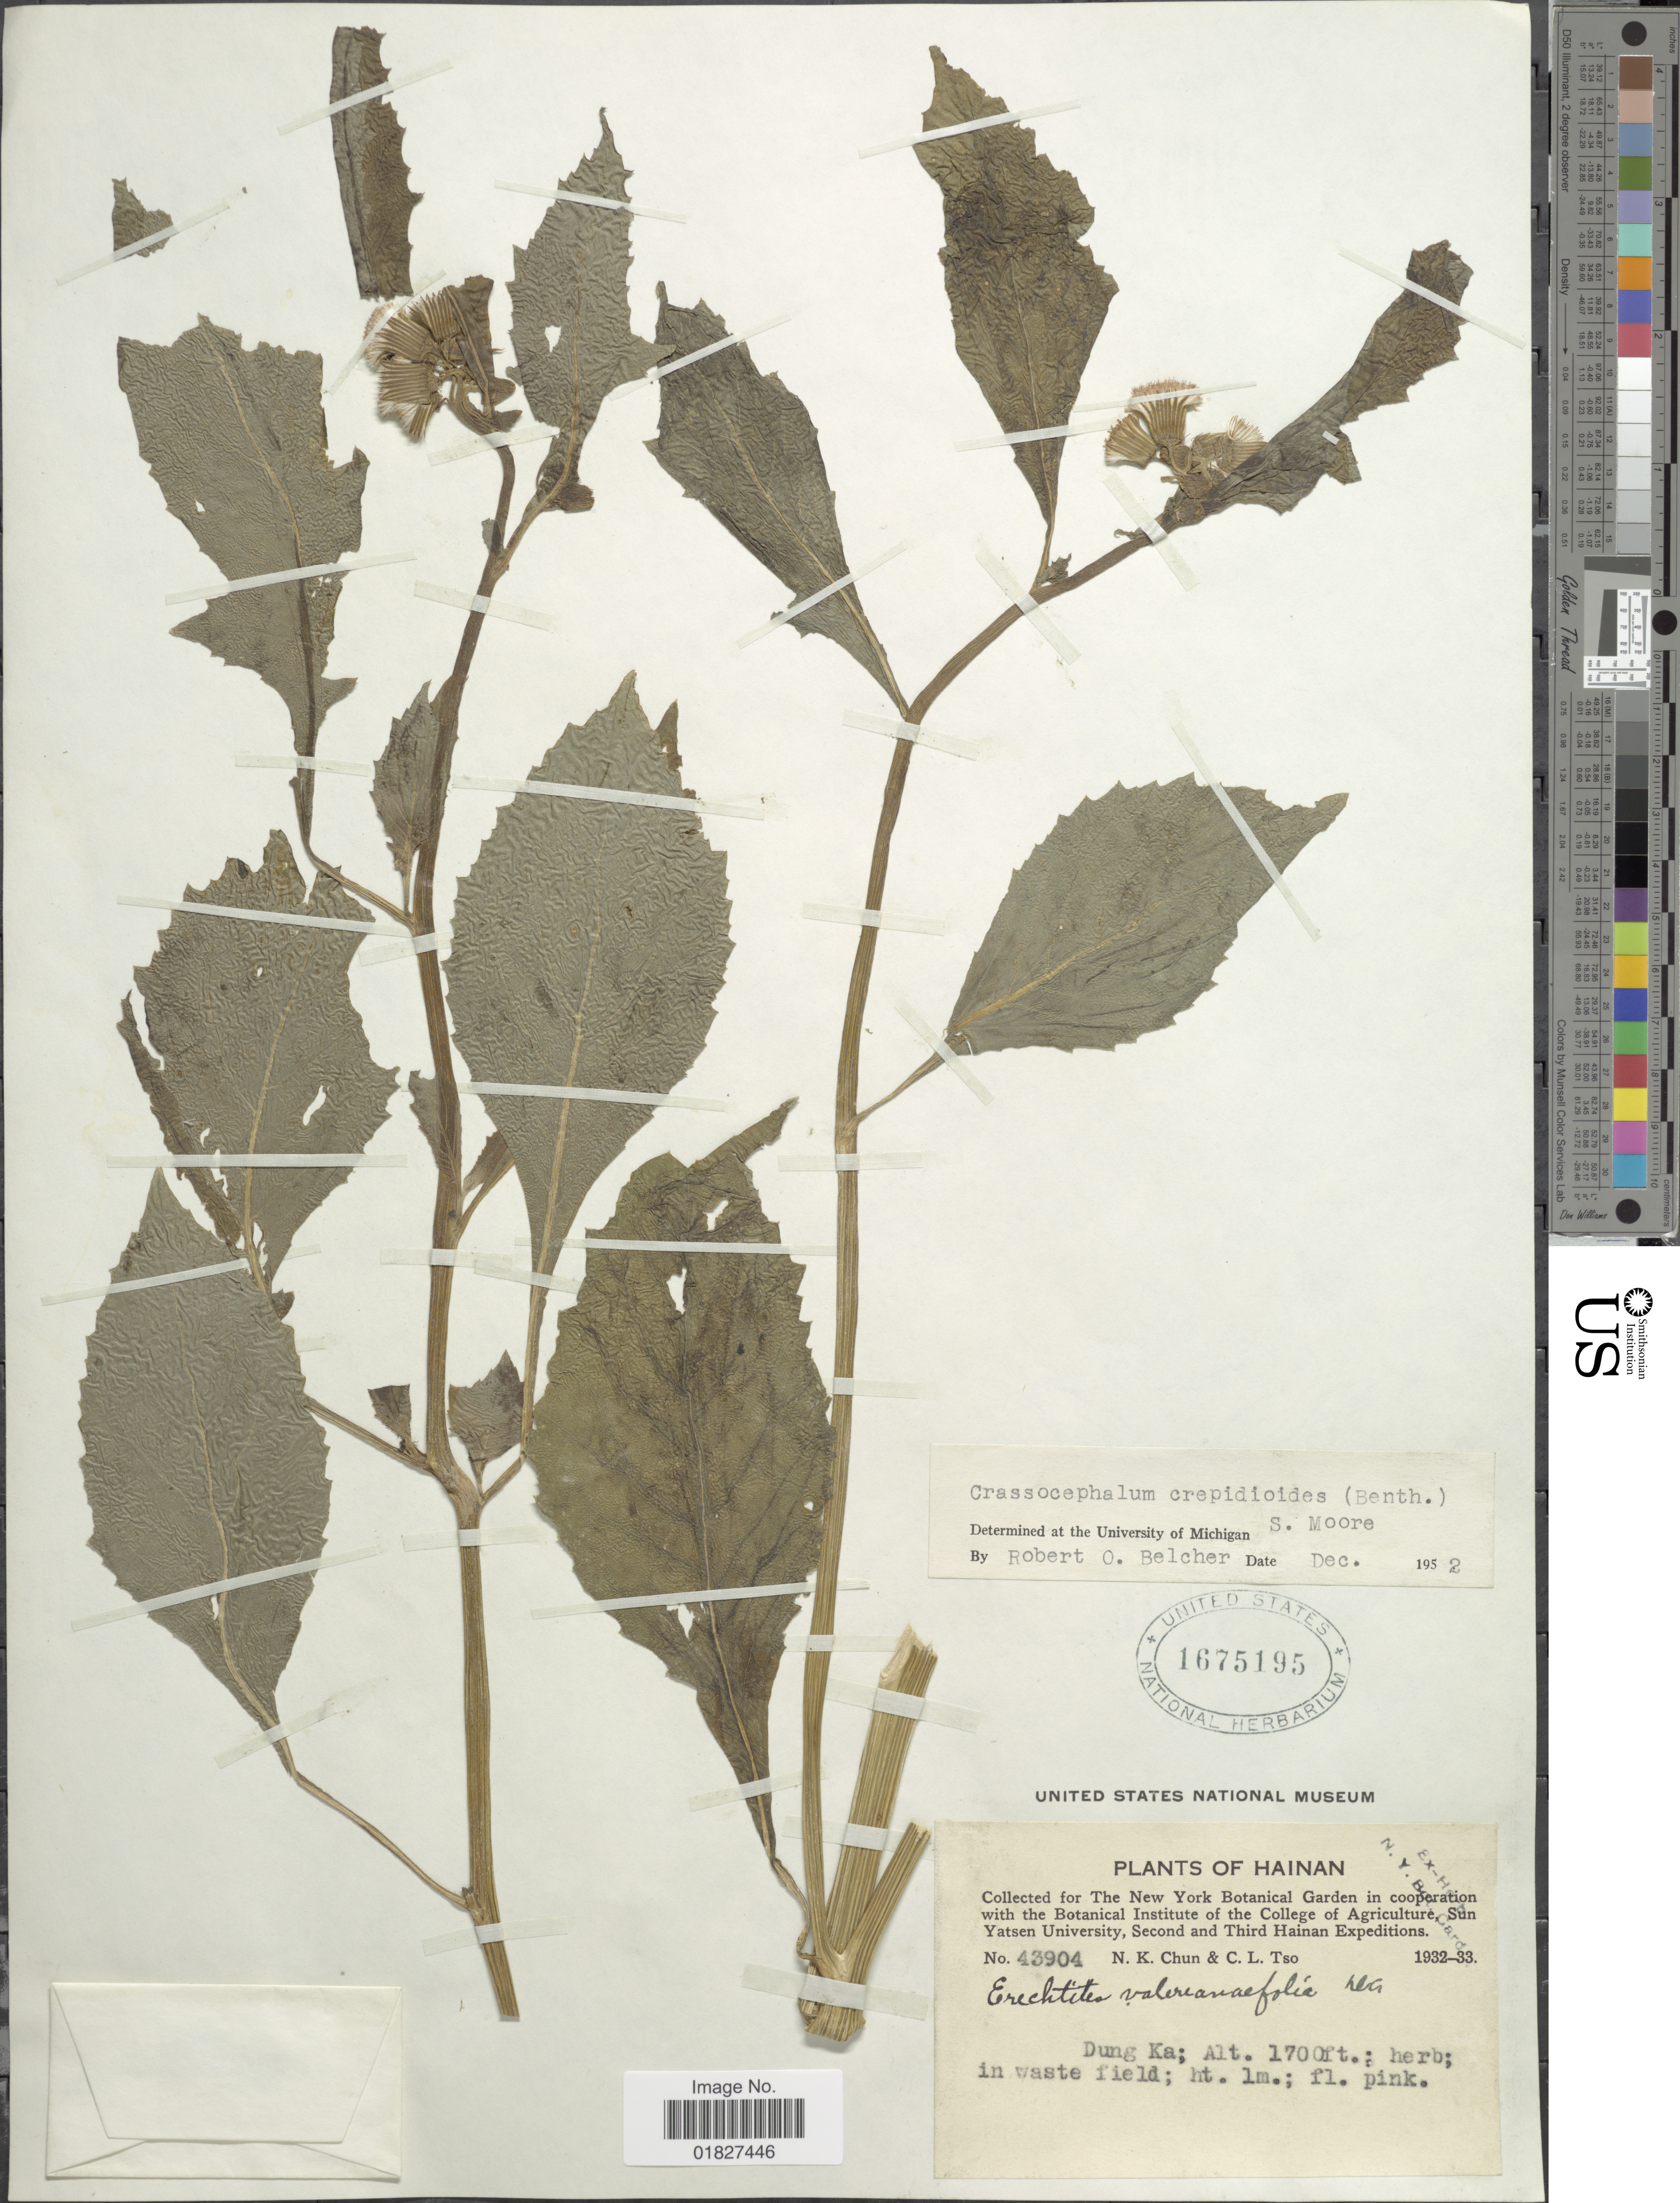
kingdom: Plantae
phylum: Tracheophyta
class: Magnoliopsida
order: Asterales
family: Asteraceae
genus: Crassocephalum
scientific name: Crassocephalum crepidioides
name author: (Benth.) S. Moore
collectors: N. K. Chun & C. Tso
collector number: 43904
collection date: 1932/1933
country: China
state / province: Hainan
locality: Dung Ka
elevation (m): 518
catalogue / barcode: US 1675195